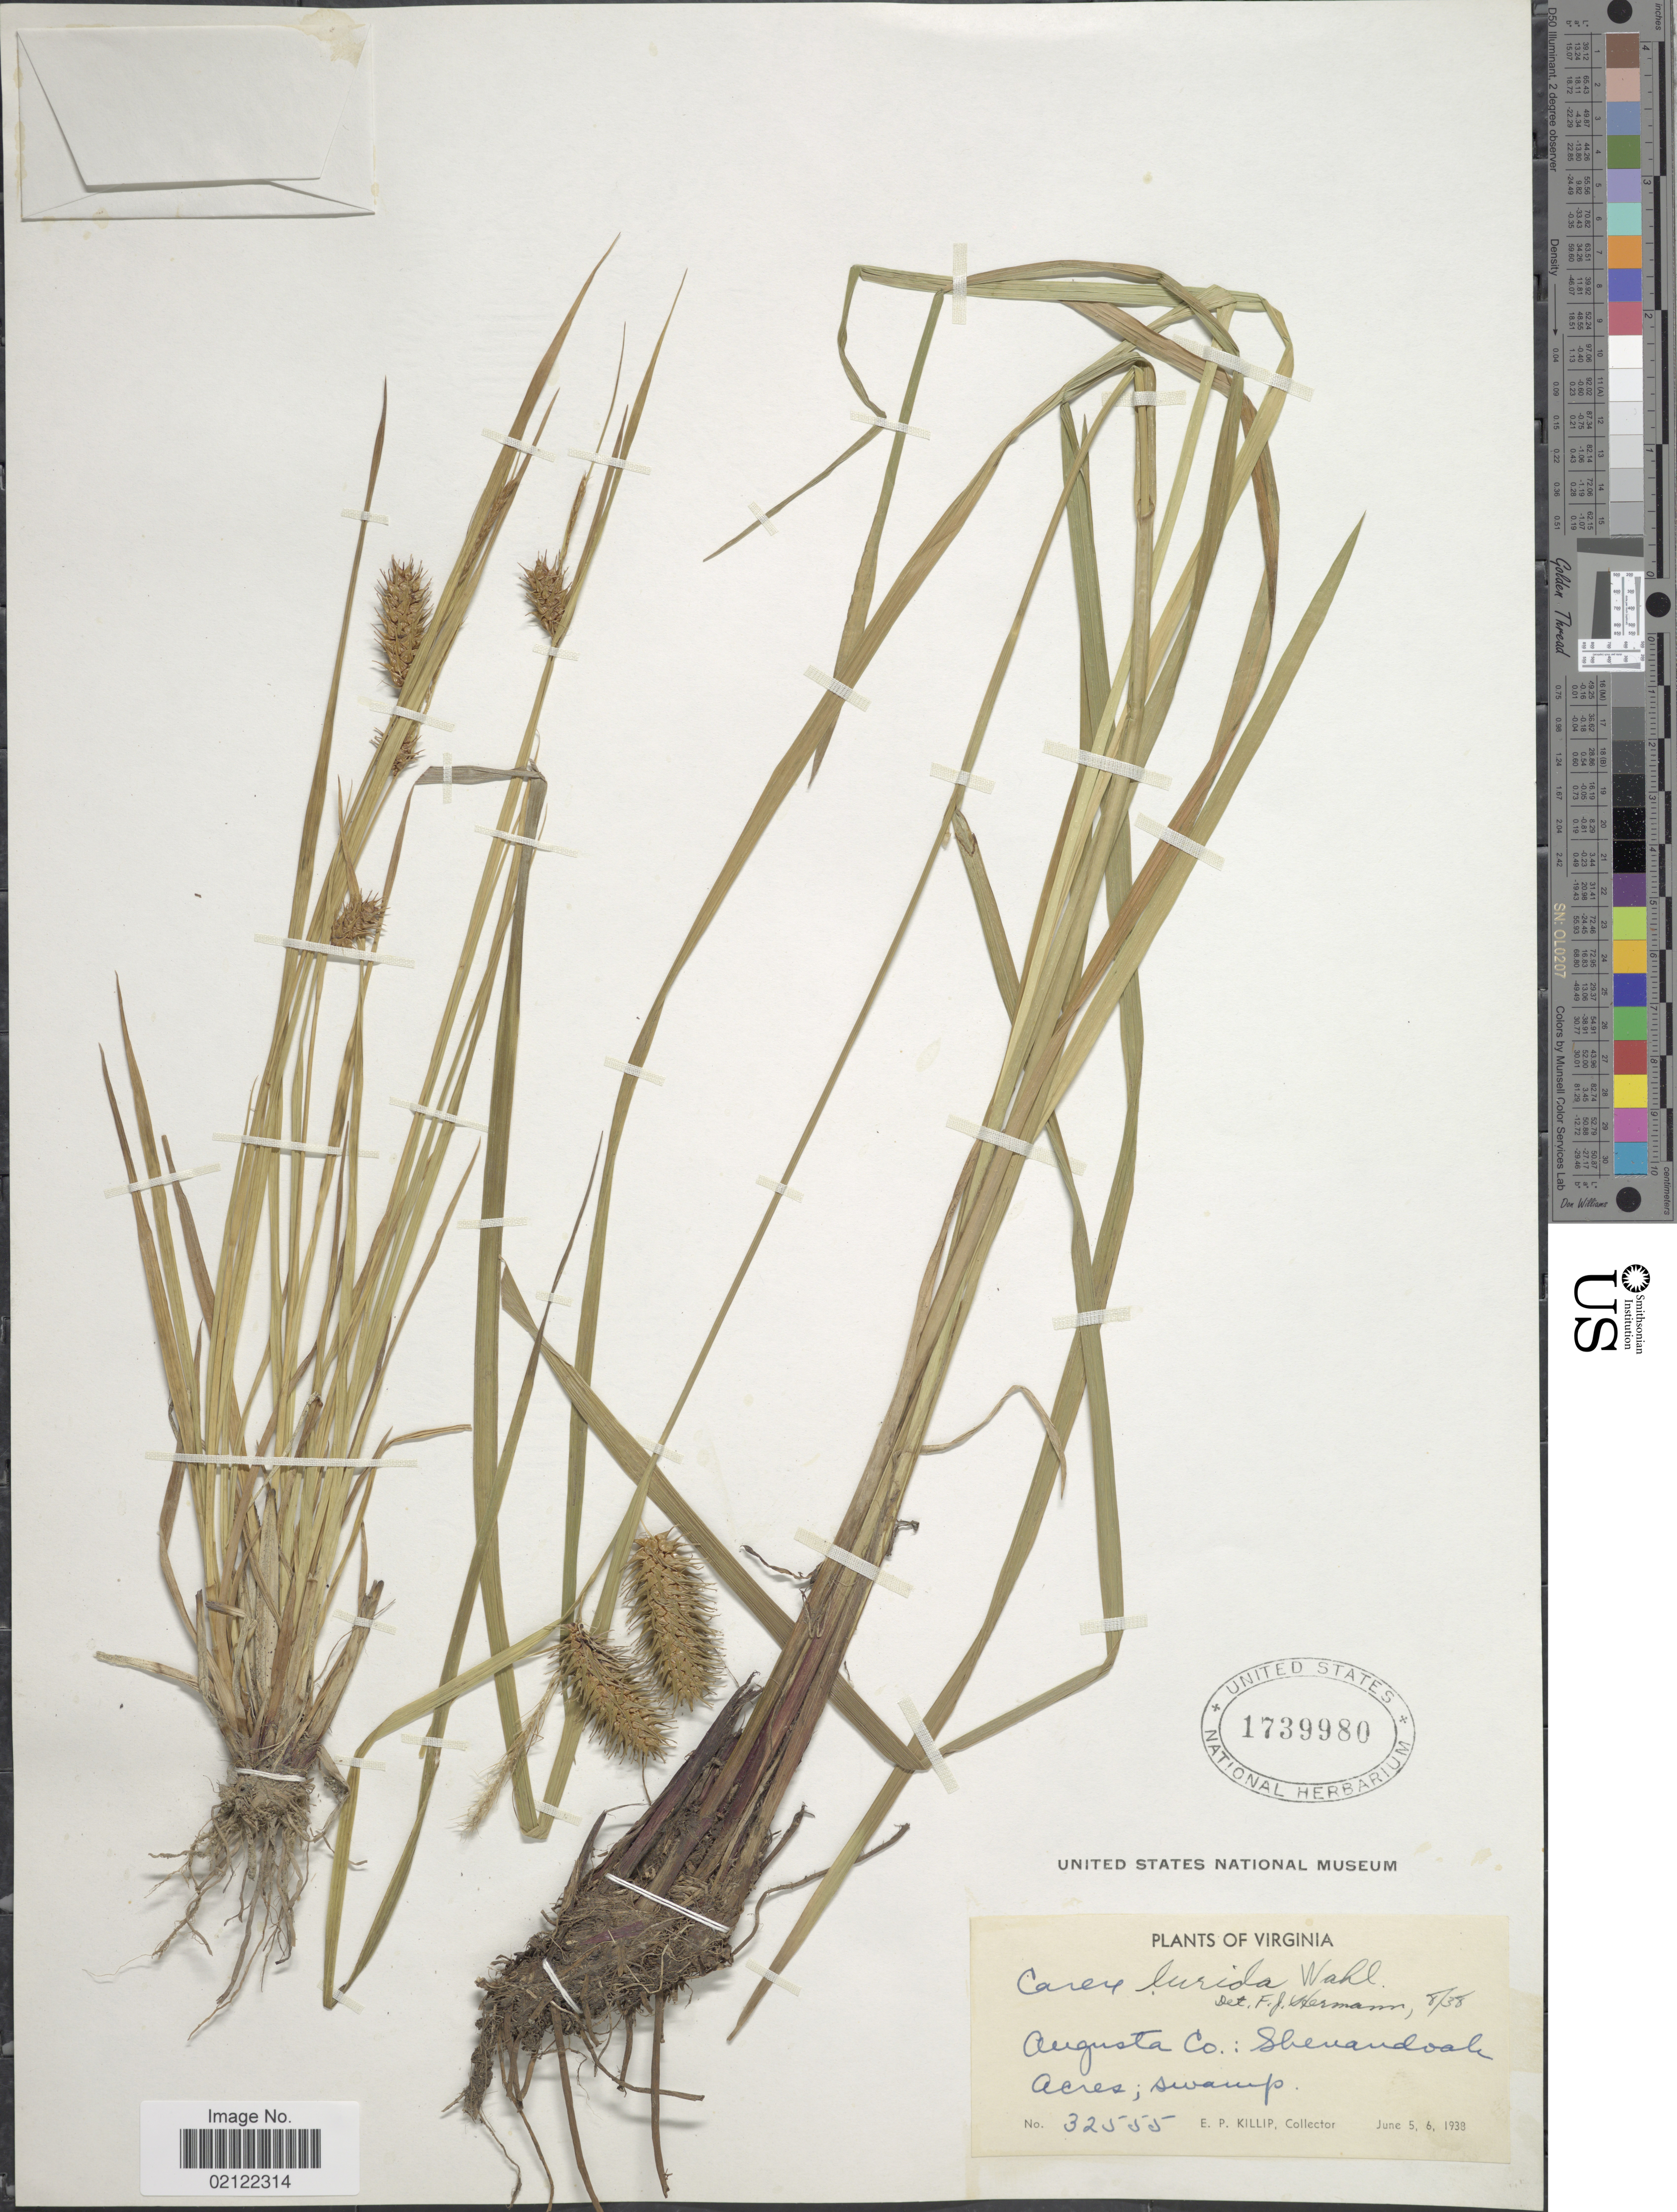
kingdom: Plantae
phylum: Tracheophyta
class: Liliopsida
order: Poales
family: Cyperaceae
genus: Carex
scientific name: Carex lurida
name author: Wahlenb.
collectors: E. P. Killip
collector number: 32555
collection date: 1938-06-05/1938-06-06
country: United States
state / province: Virginia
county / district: Augusta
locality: Augusta Co.: Shenandoah Acres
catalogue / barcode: US 1739980